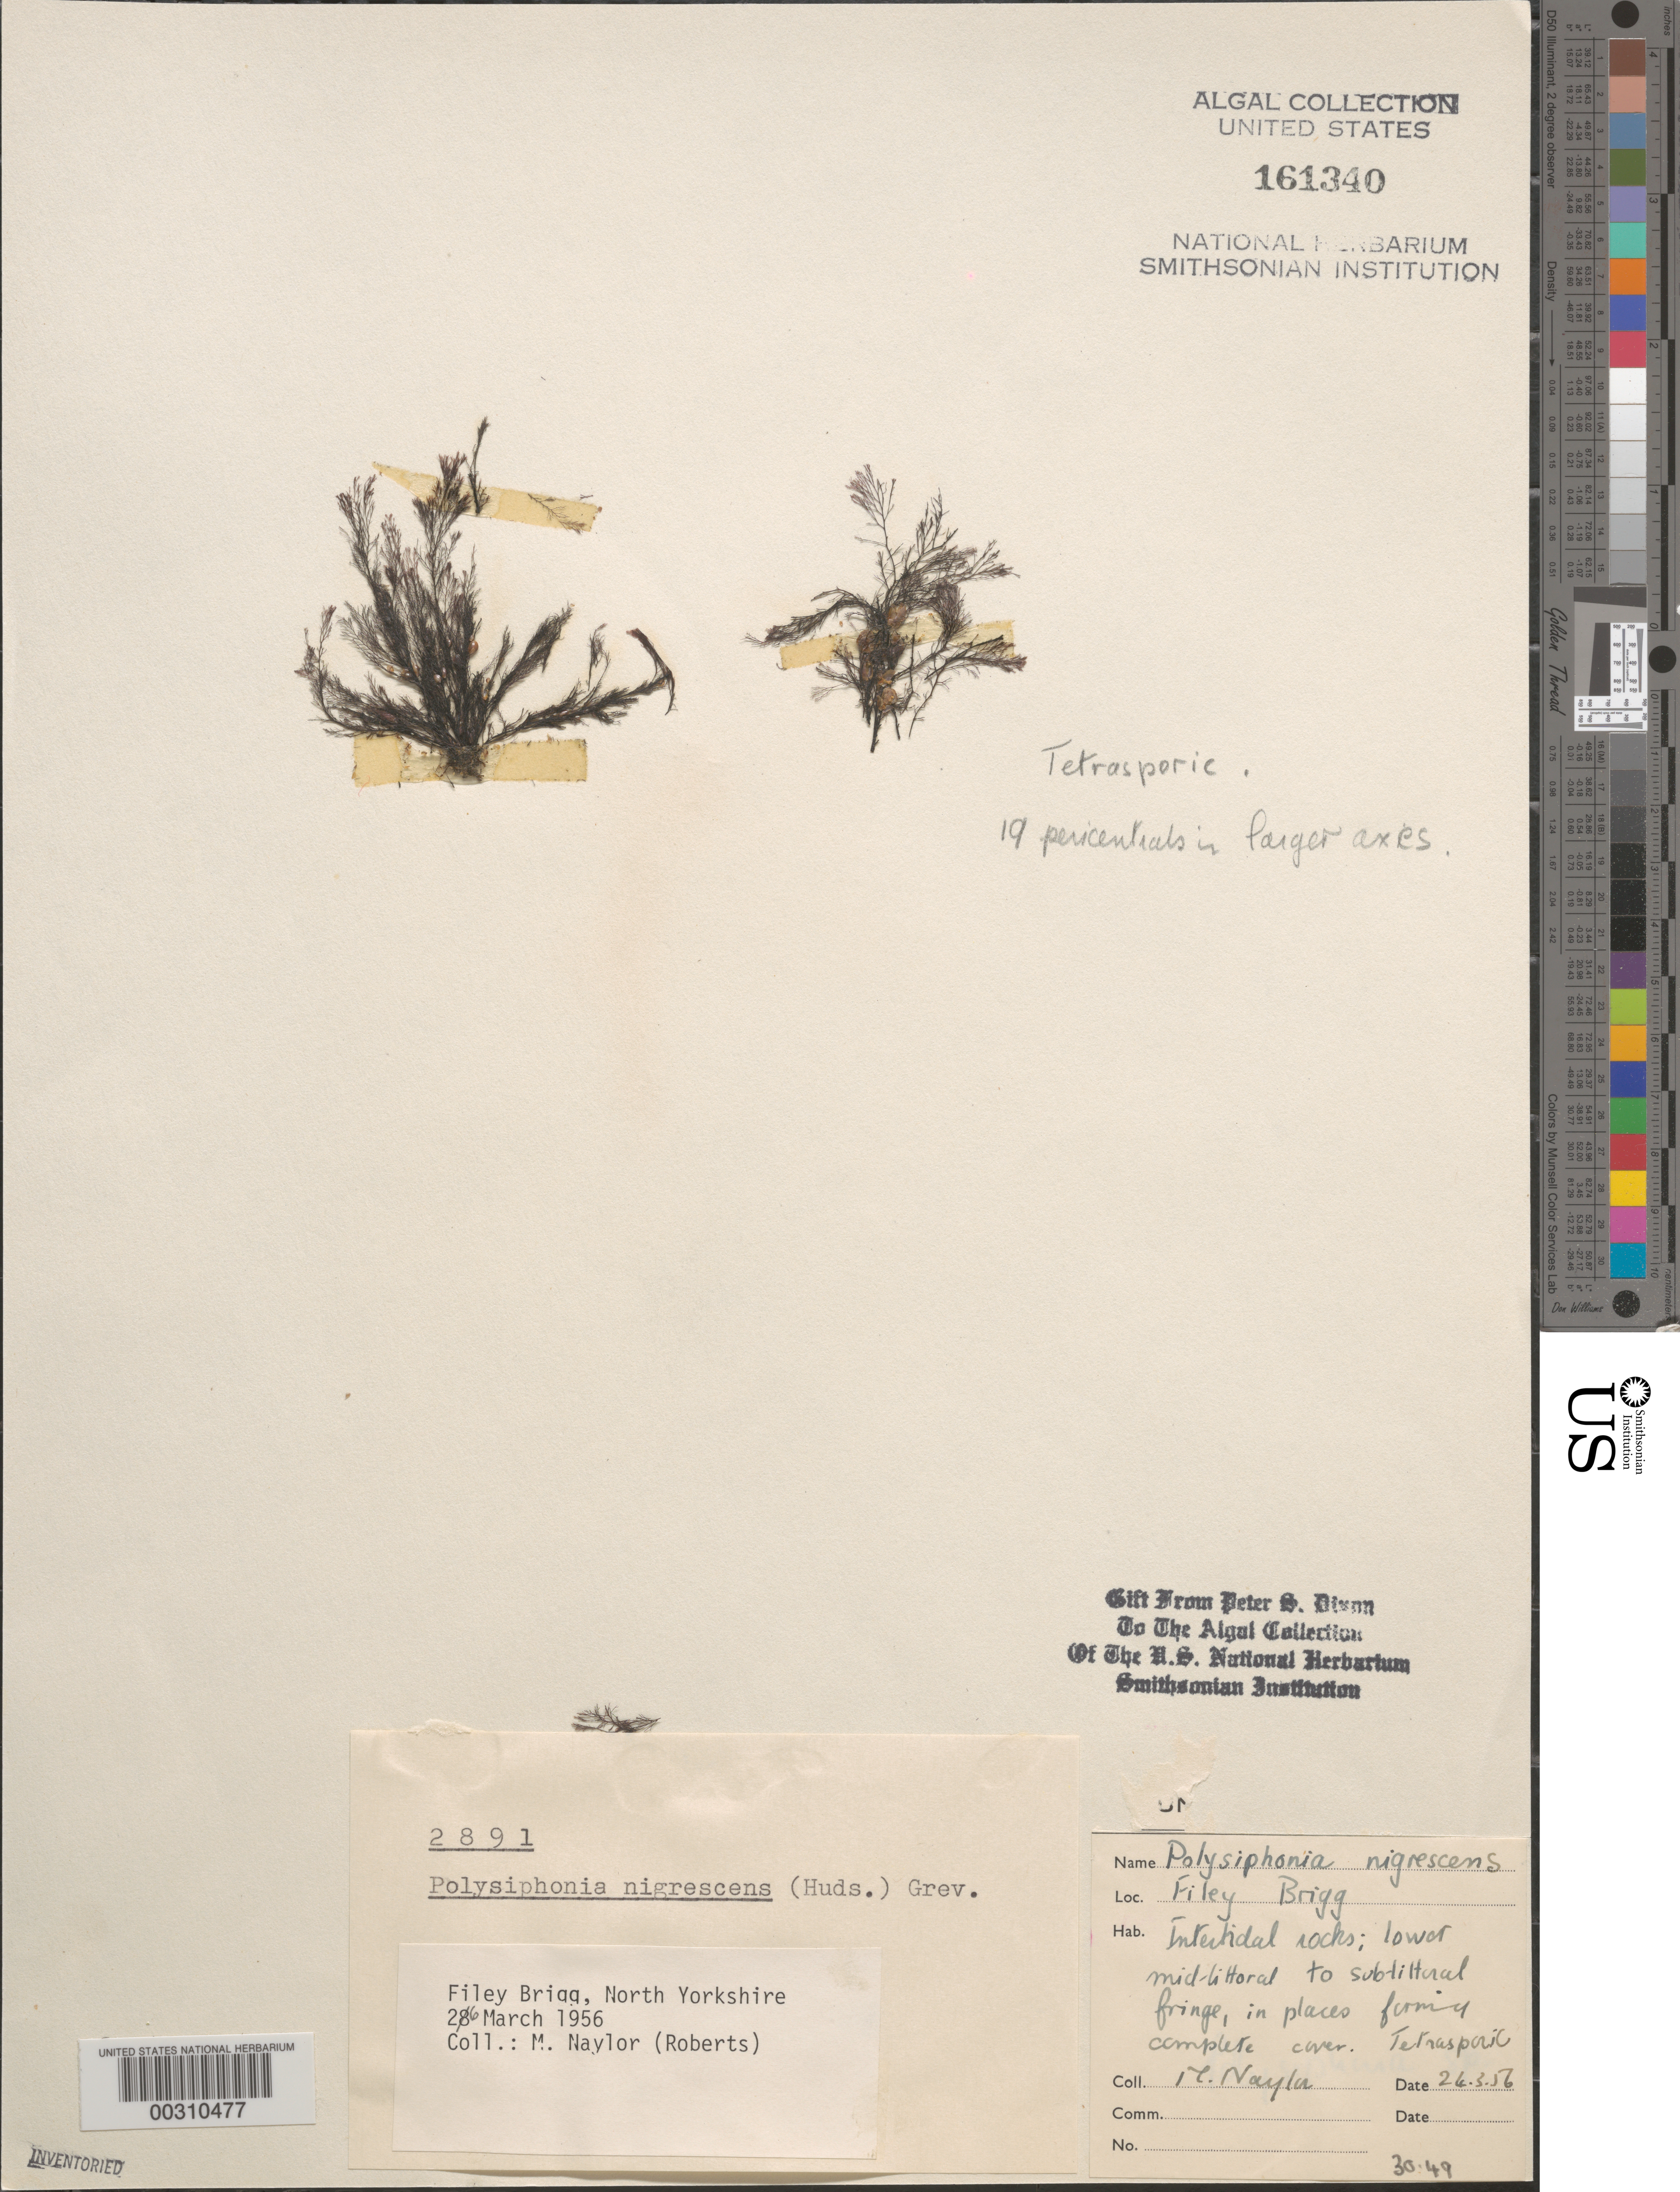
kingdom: Plantae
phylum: Rhodophyta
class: Florideophyceae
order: Ceramiales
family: Rhodomelaceae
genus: Vertebrata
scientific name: Vertebrata fucoides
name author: (Hudson) Kuntze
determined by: Algae name updating Project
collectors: M. Roberts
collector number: PSD 2891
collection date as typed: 26 Mar 1956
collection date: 1956-03-26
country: United Kingdom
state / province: England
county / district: North Yorkshire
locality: Filey Brigg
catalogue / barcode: US 161340